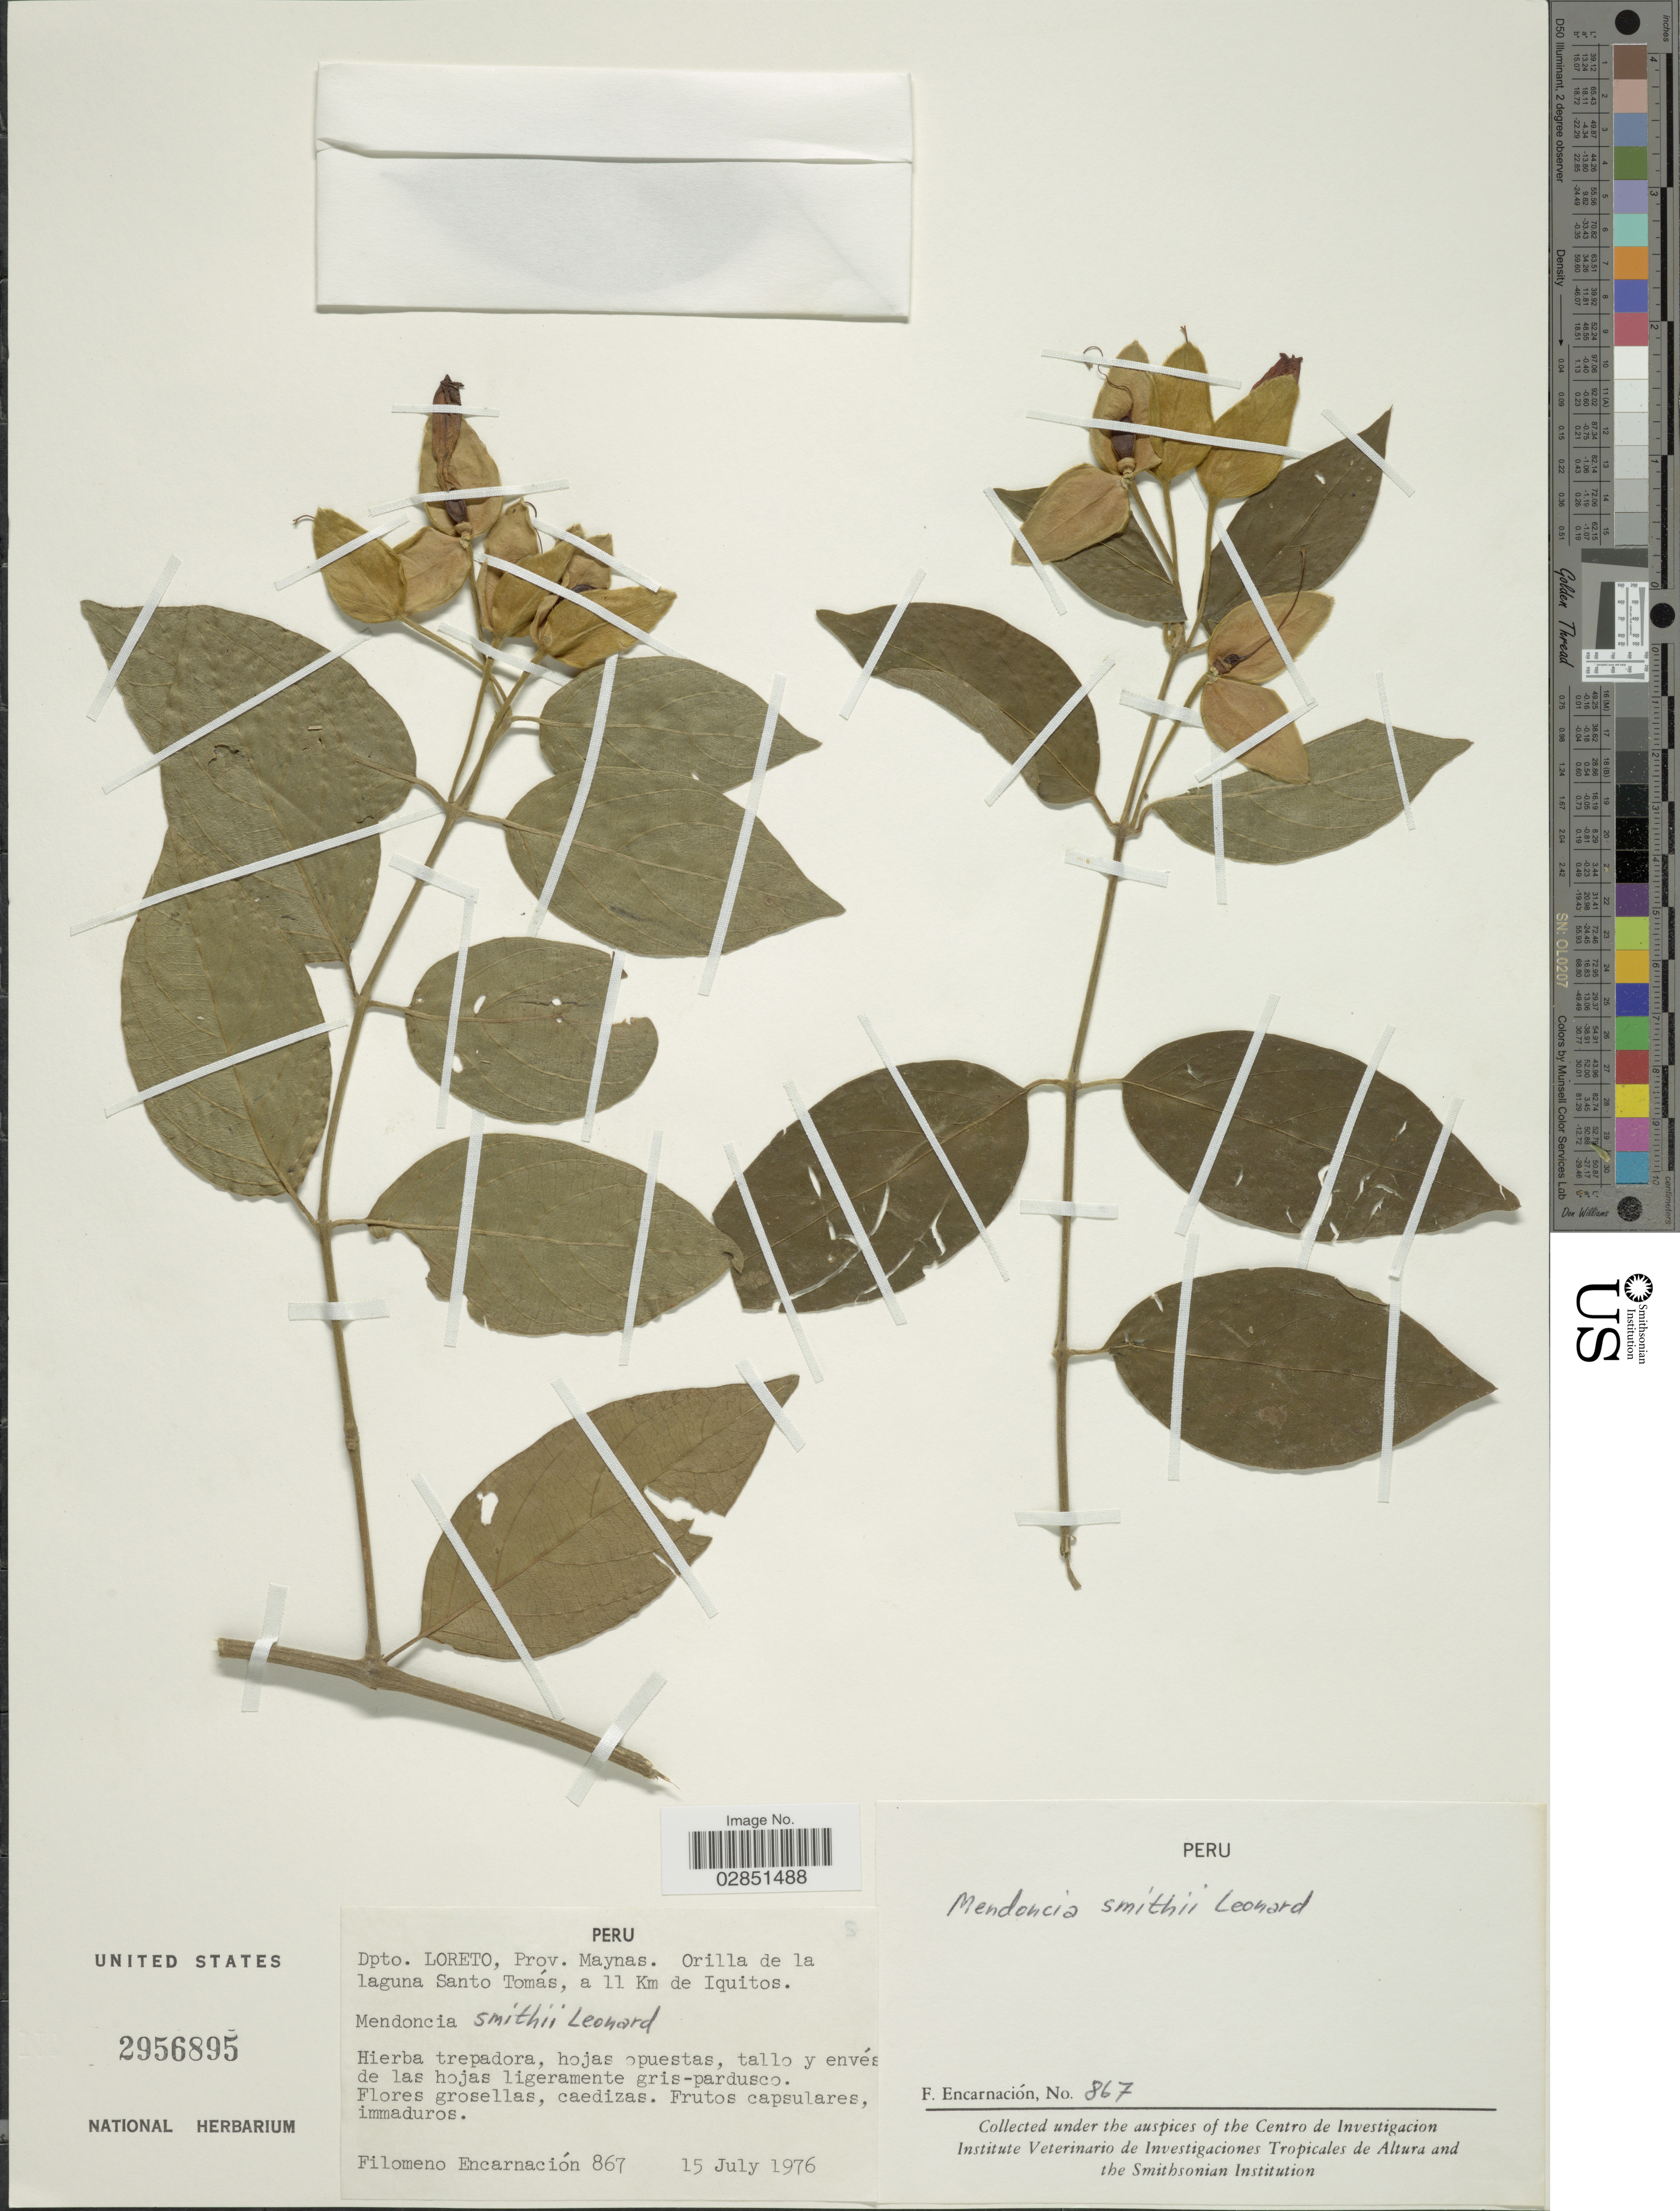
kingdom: Plantae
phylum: Tracheophyta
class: Magnoliopsida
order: Lamiales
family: Acanthaceae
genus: Mendoncia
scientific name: Mendoncia smithii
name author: Leonard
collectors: F. Encarnación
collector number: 867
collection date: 1976-07-15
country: Peru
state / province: Loreto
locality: Dpto. Loreto, Prov. Maynas. Orilla de la laguna Santo Tomás, a 11 Km de Iquitos.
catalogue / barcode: US 2956895